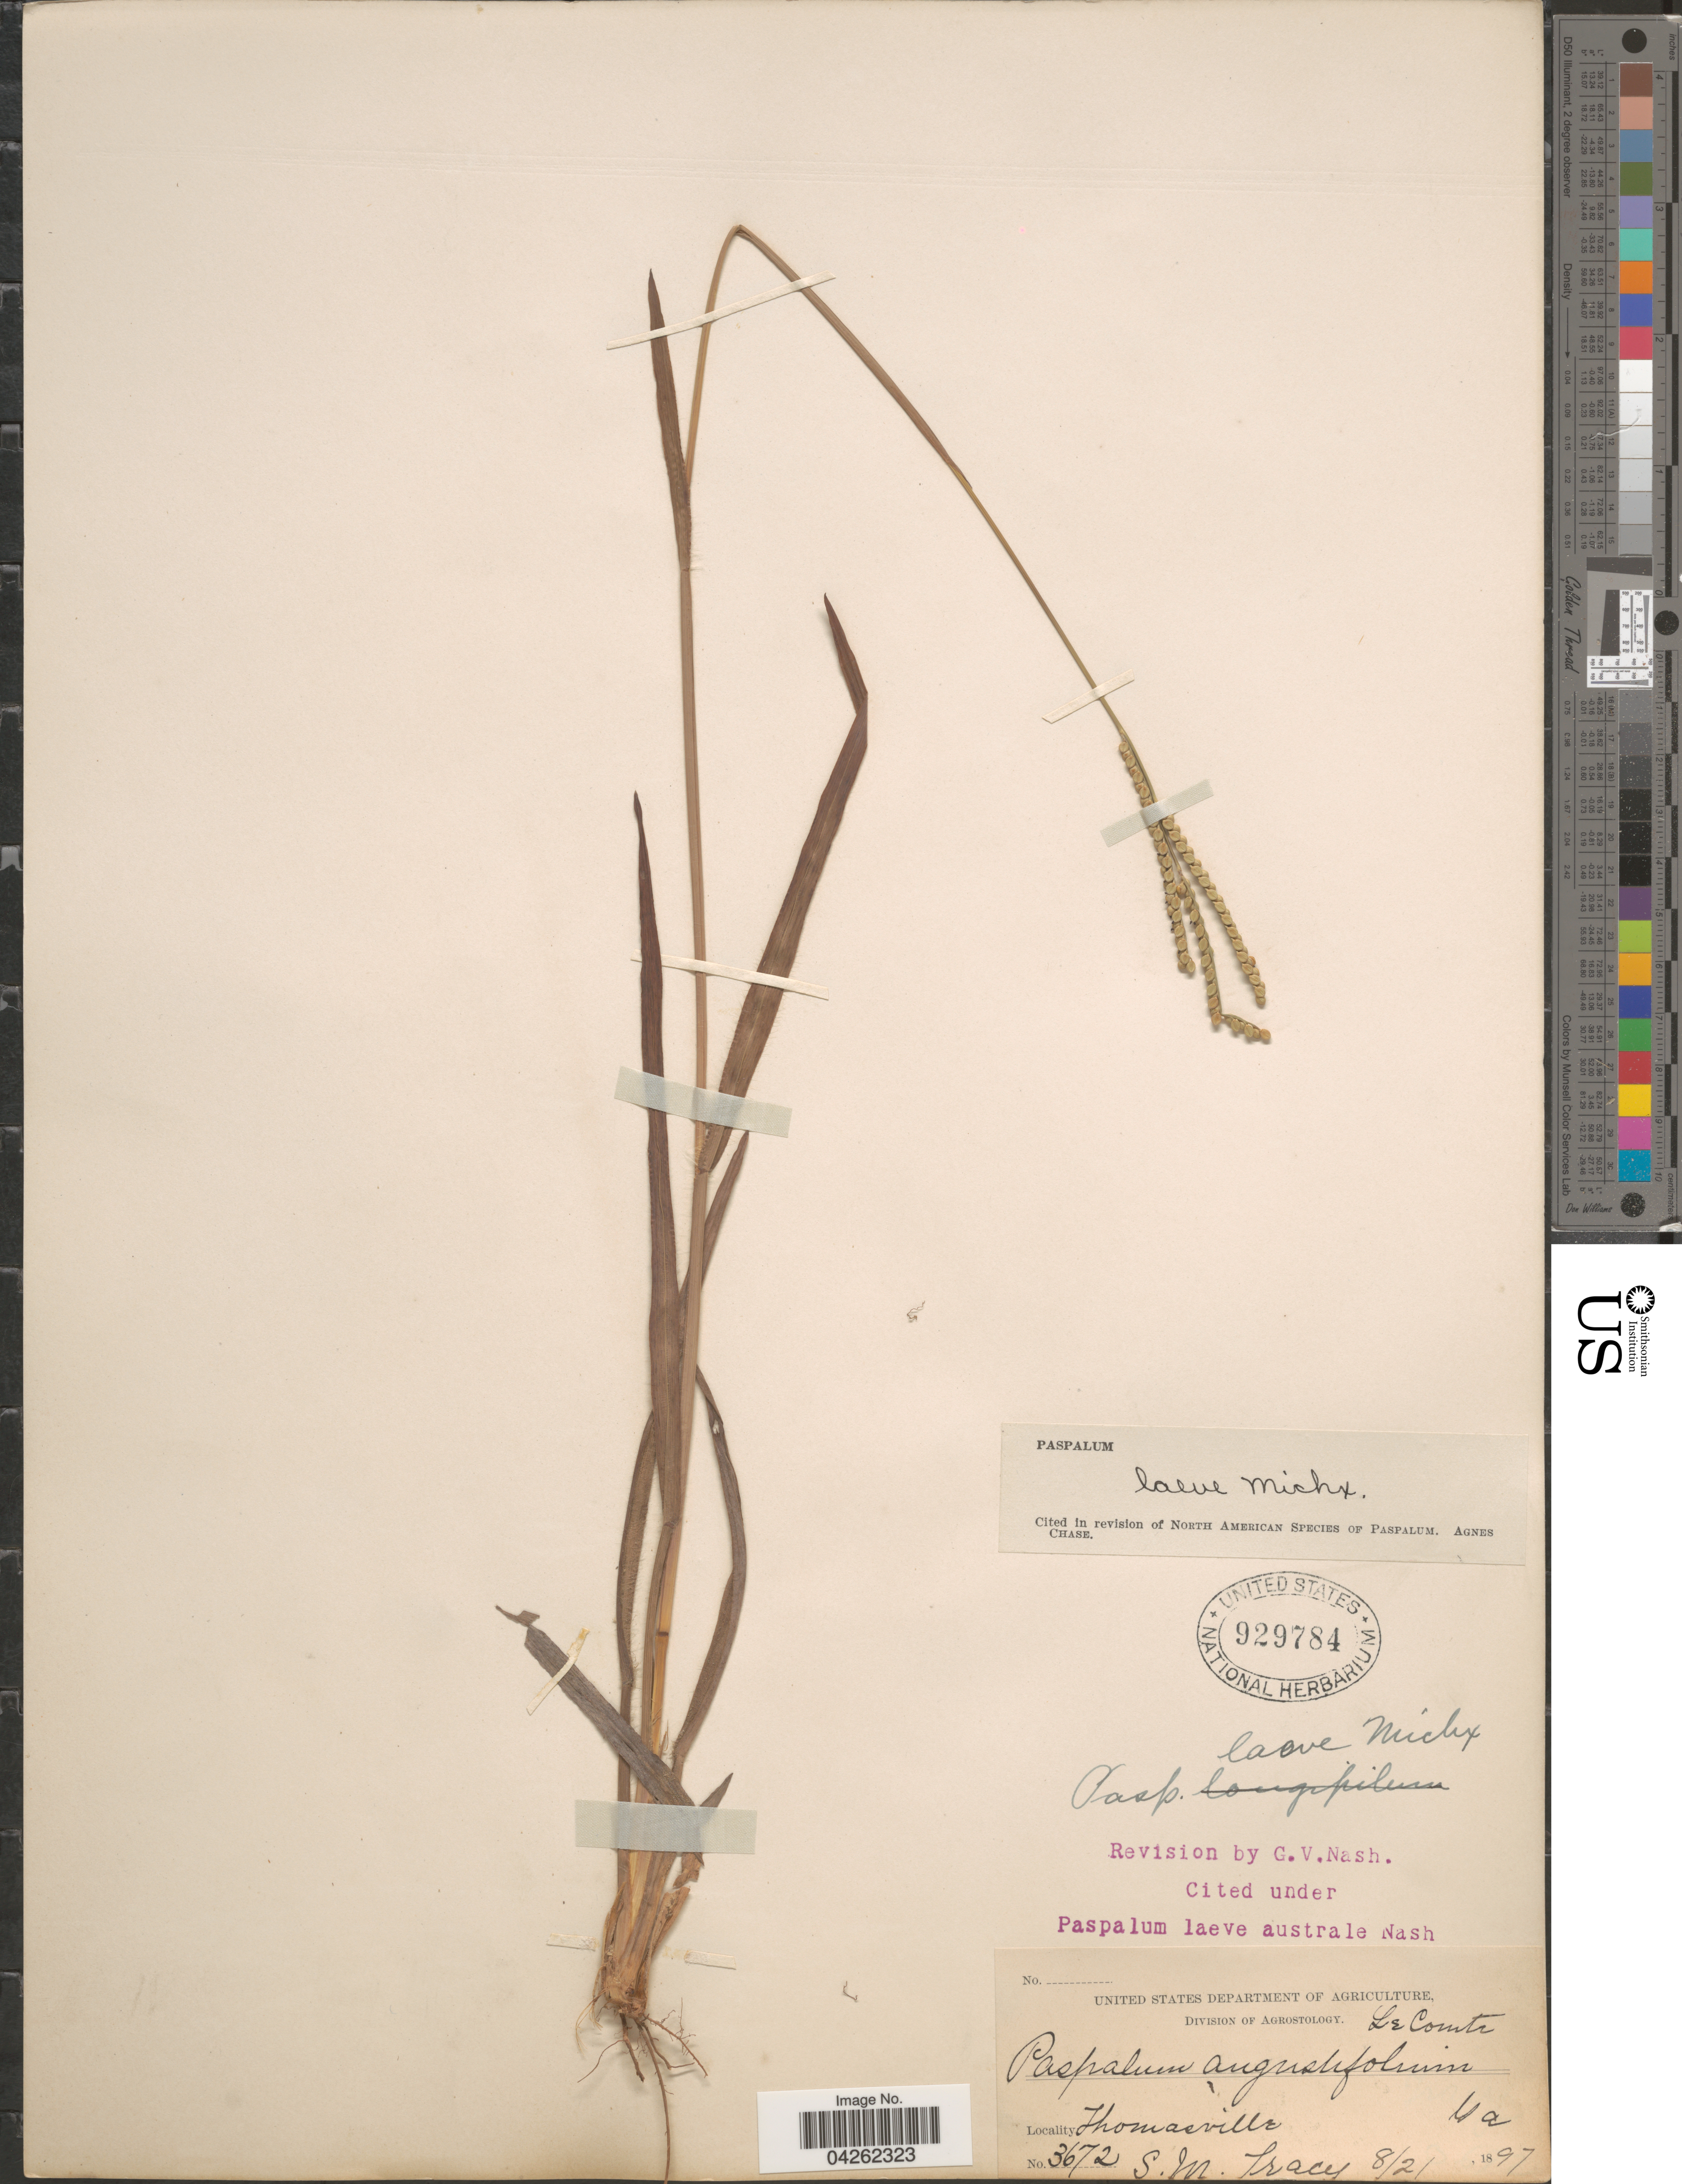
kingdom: Plantae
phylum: Tracheophyta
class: Liliopsida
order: Poales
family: Poaceae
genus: Paspalum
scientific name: Paspalum laeve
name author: Michx.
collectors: S. M. Tracy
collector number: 3672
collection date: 1897-08-21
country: United States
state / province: Georgia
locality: Thomasville.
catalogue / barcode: US 929784